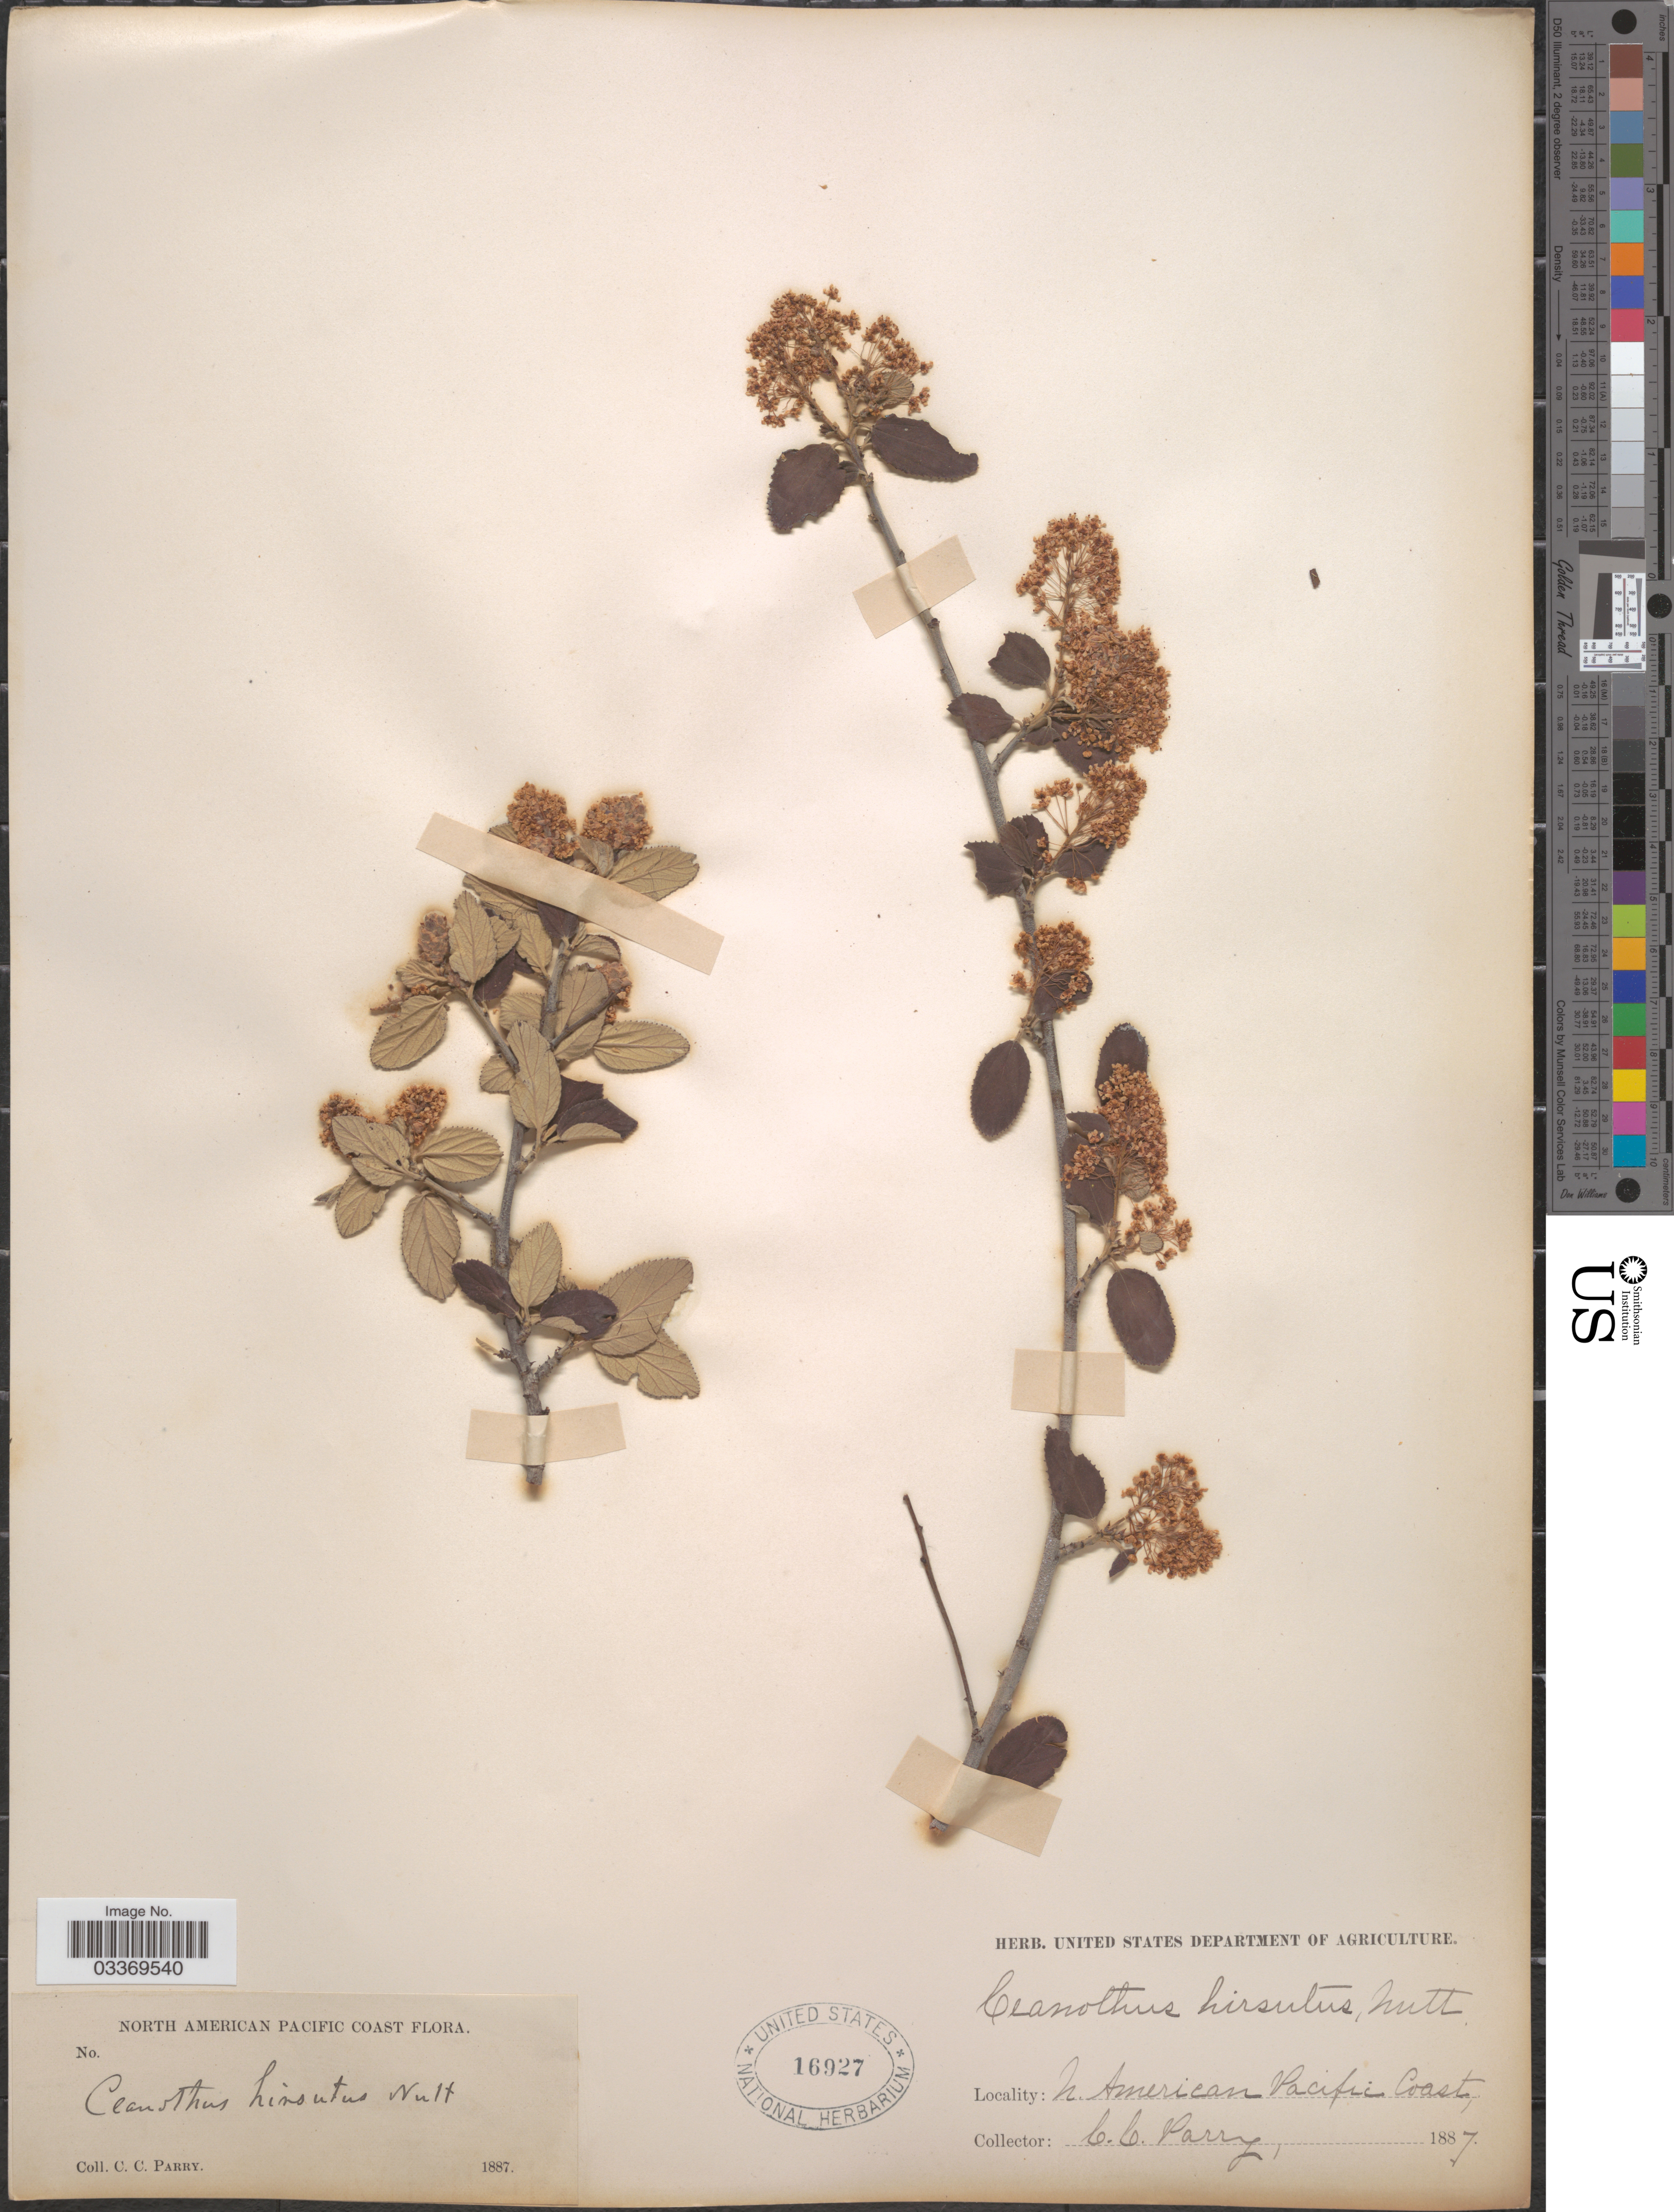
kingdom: Plantae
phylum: Tracheophyta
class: Magnoliopsida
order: Rosales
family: Rhamnaceae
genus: Ceanothus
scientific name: Ceanothus hirsutus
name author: Nutt.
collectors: C. C. Parry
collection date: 1887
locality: North American Pacific Coast.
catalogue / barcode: US 16927